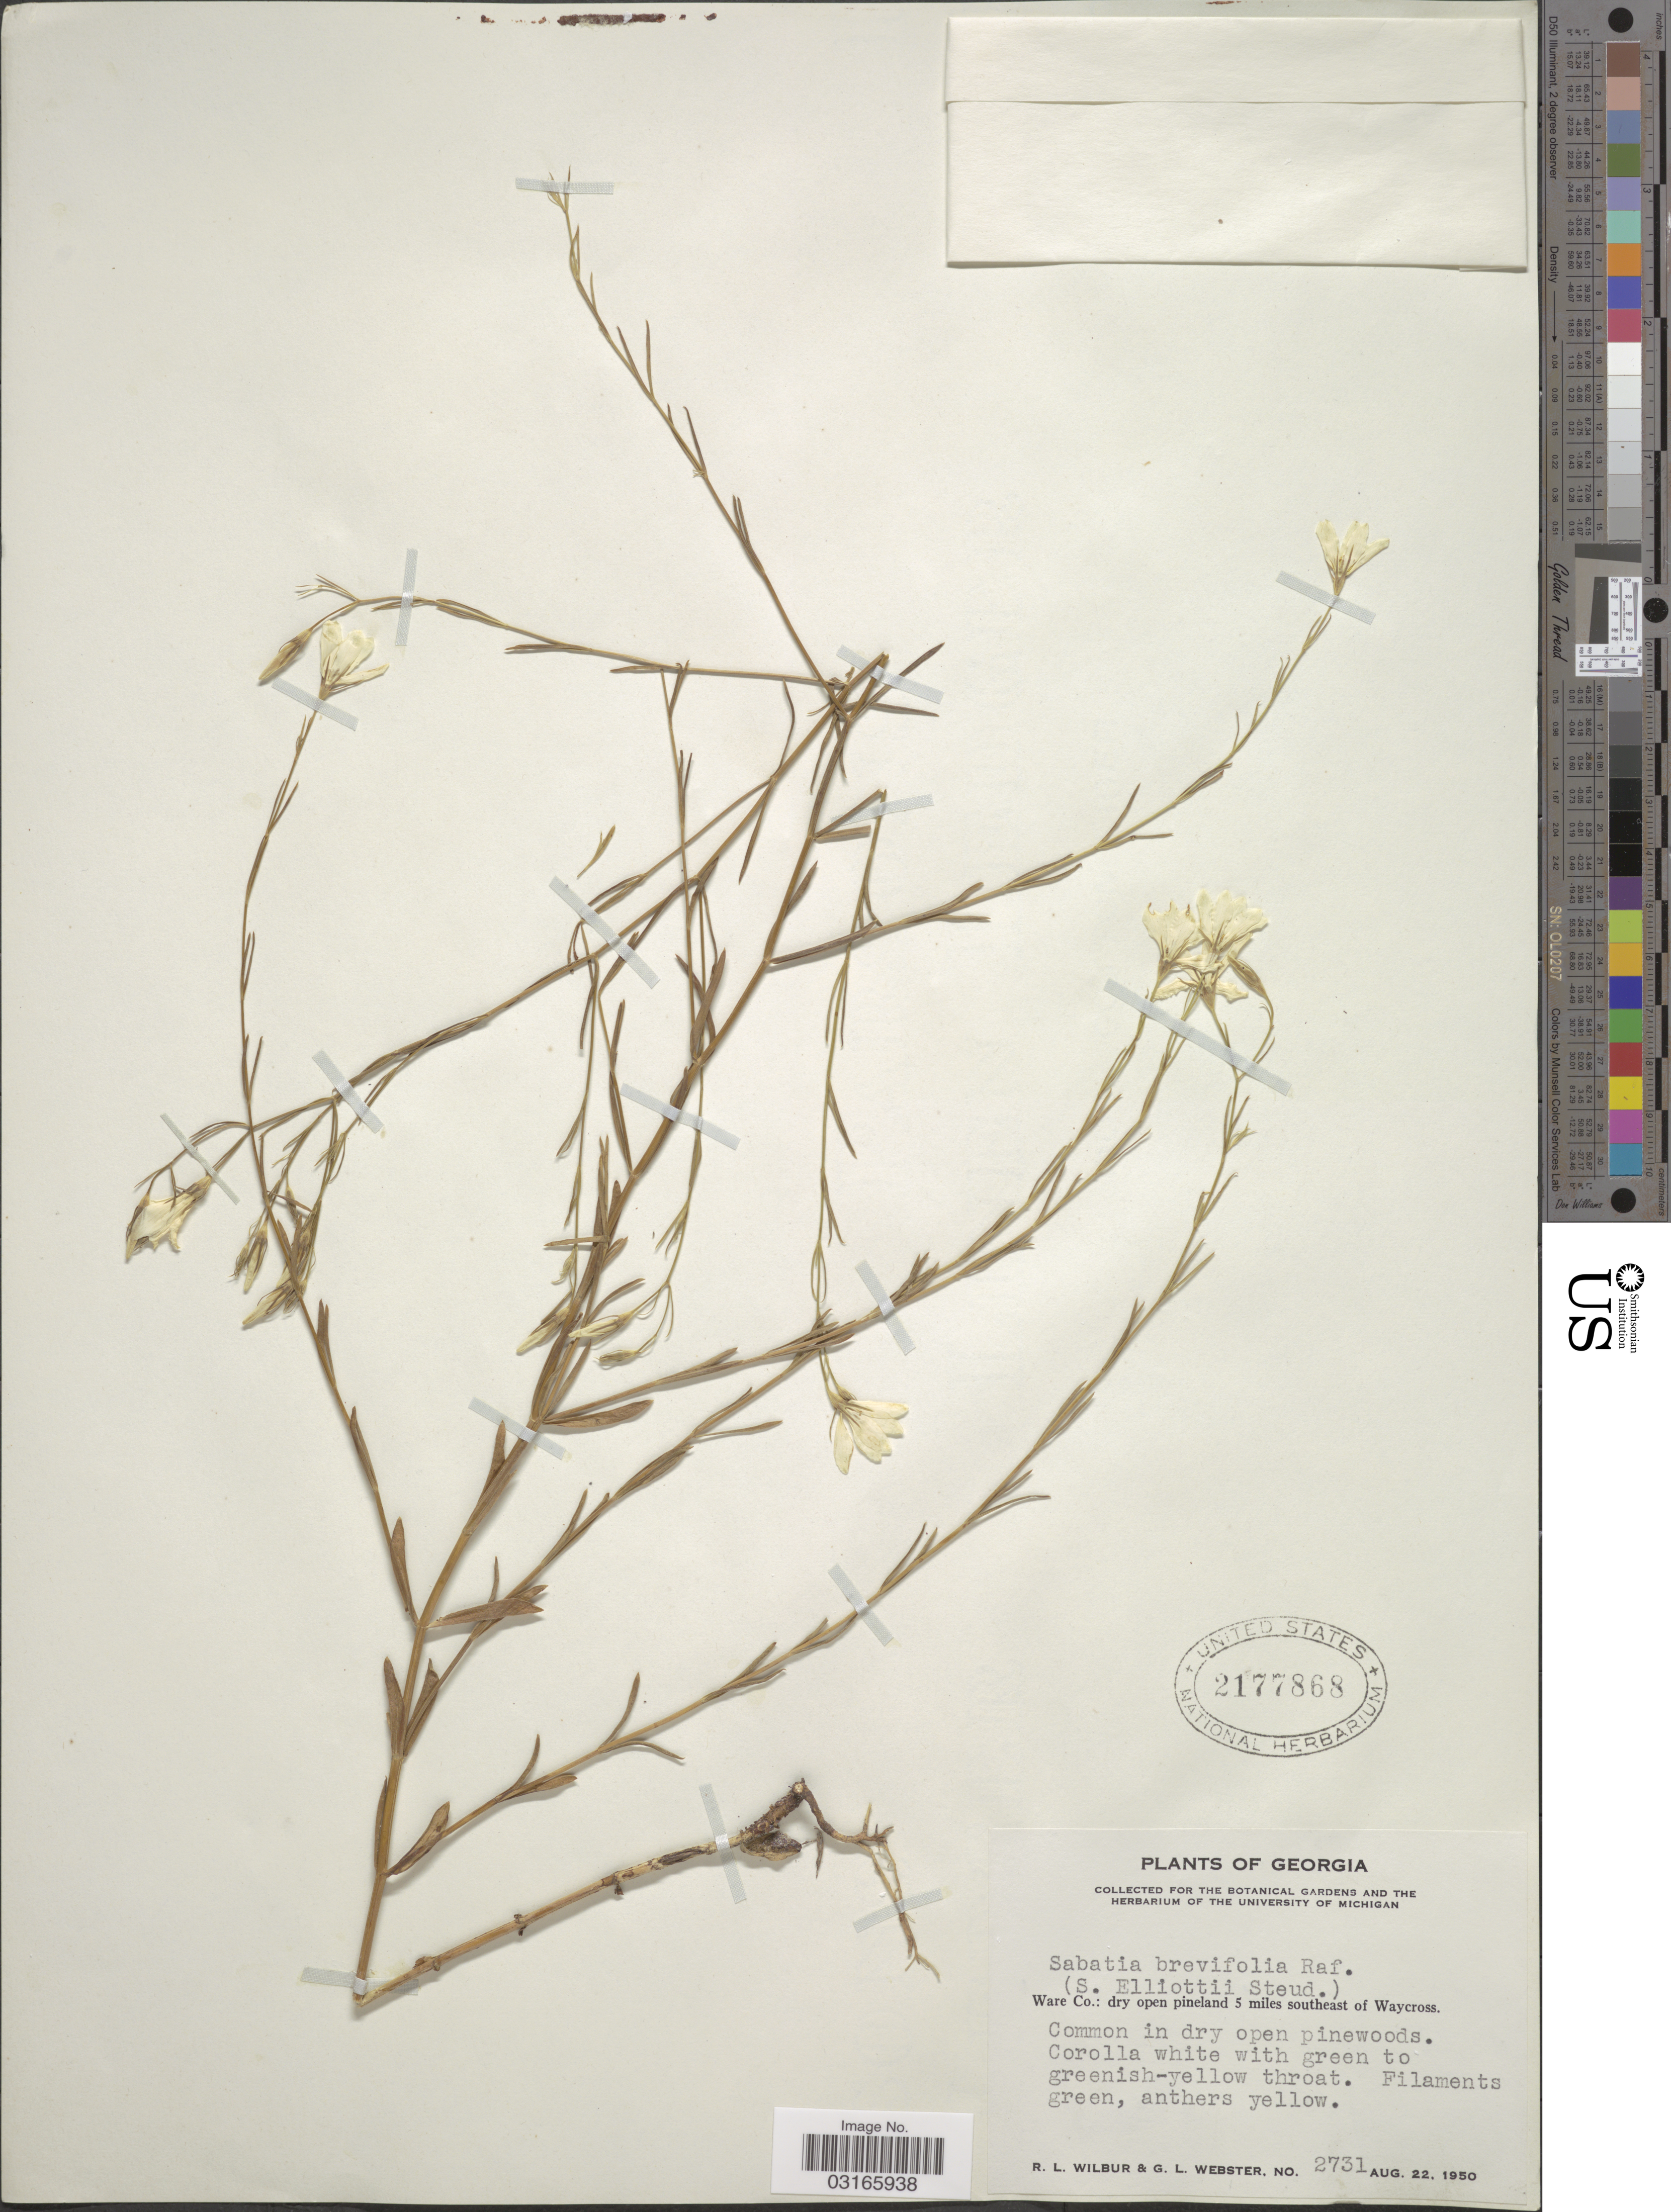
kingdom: Plantae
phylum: Tracheophyta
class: Magnoliopsida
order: Gentianales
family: Gentianaceae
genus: Sabatia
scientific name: Sabatia brevifolia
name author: Raf.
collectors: R. L. Wilbur & G. L. Webster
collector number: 2731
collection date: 1950-08-22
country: United States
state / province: Georgia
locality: Ware Co.: dry open pineland 5 miles southeast of Waycross.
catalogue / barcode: US 2177868